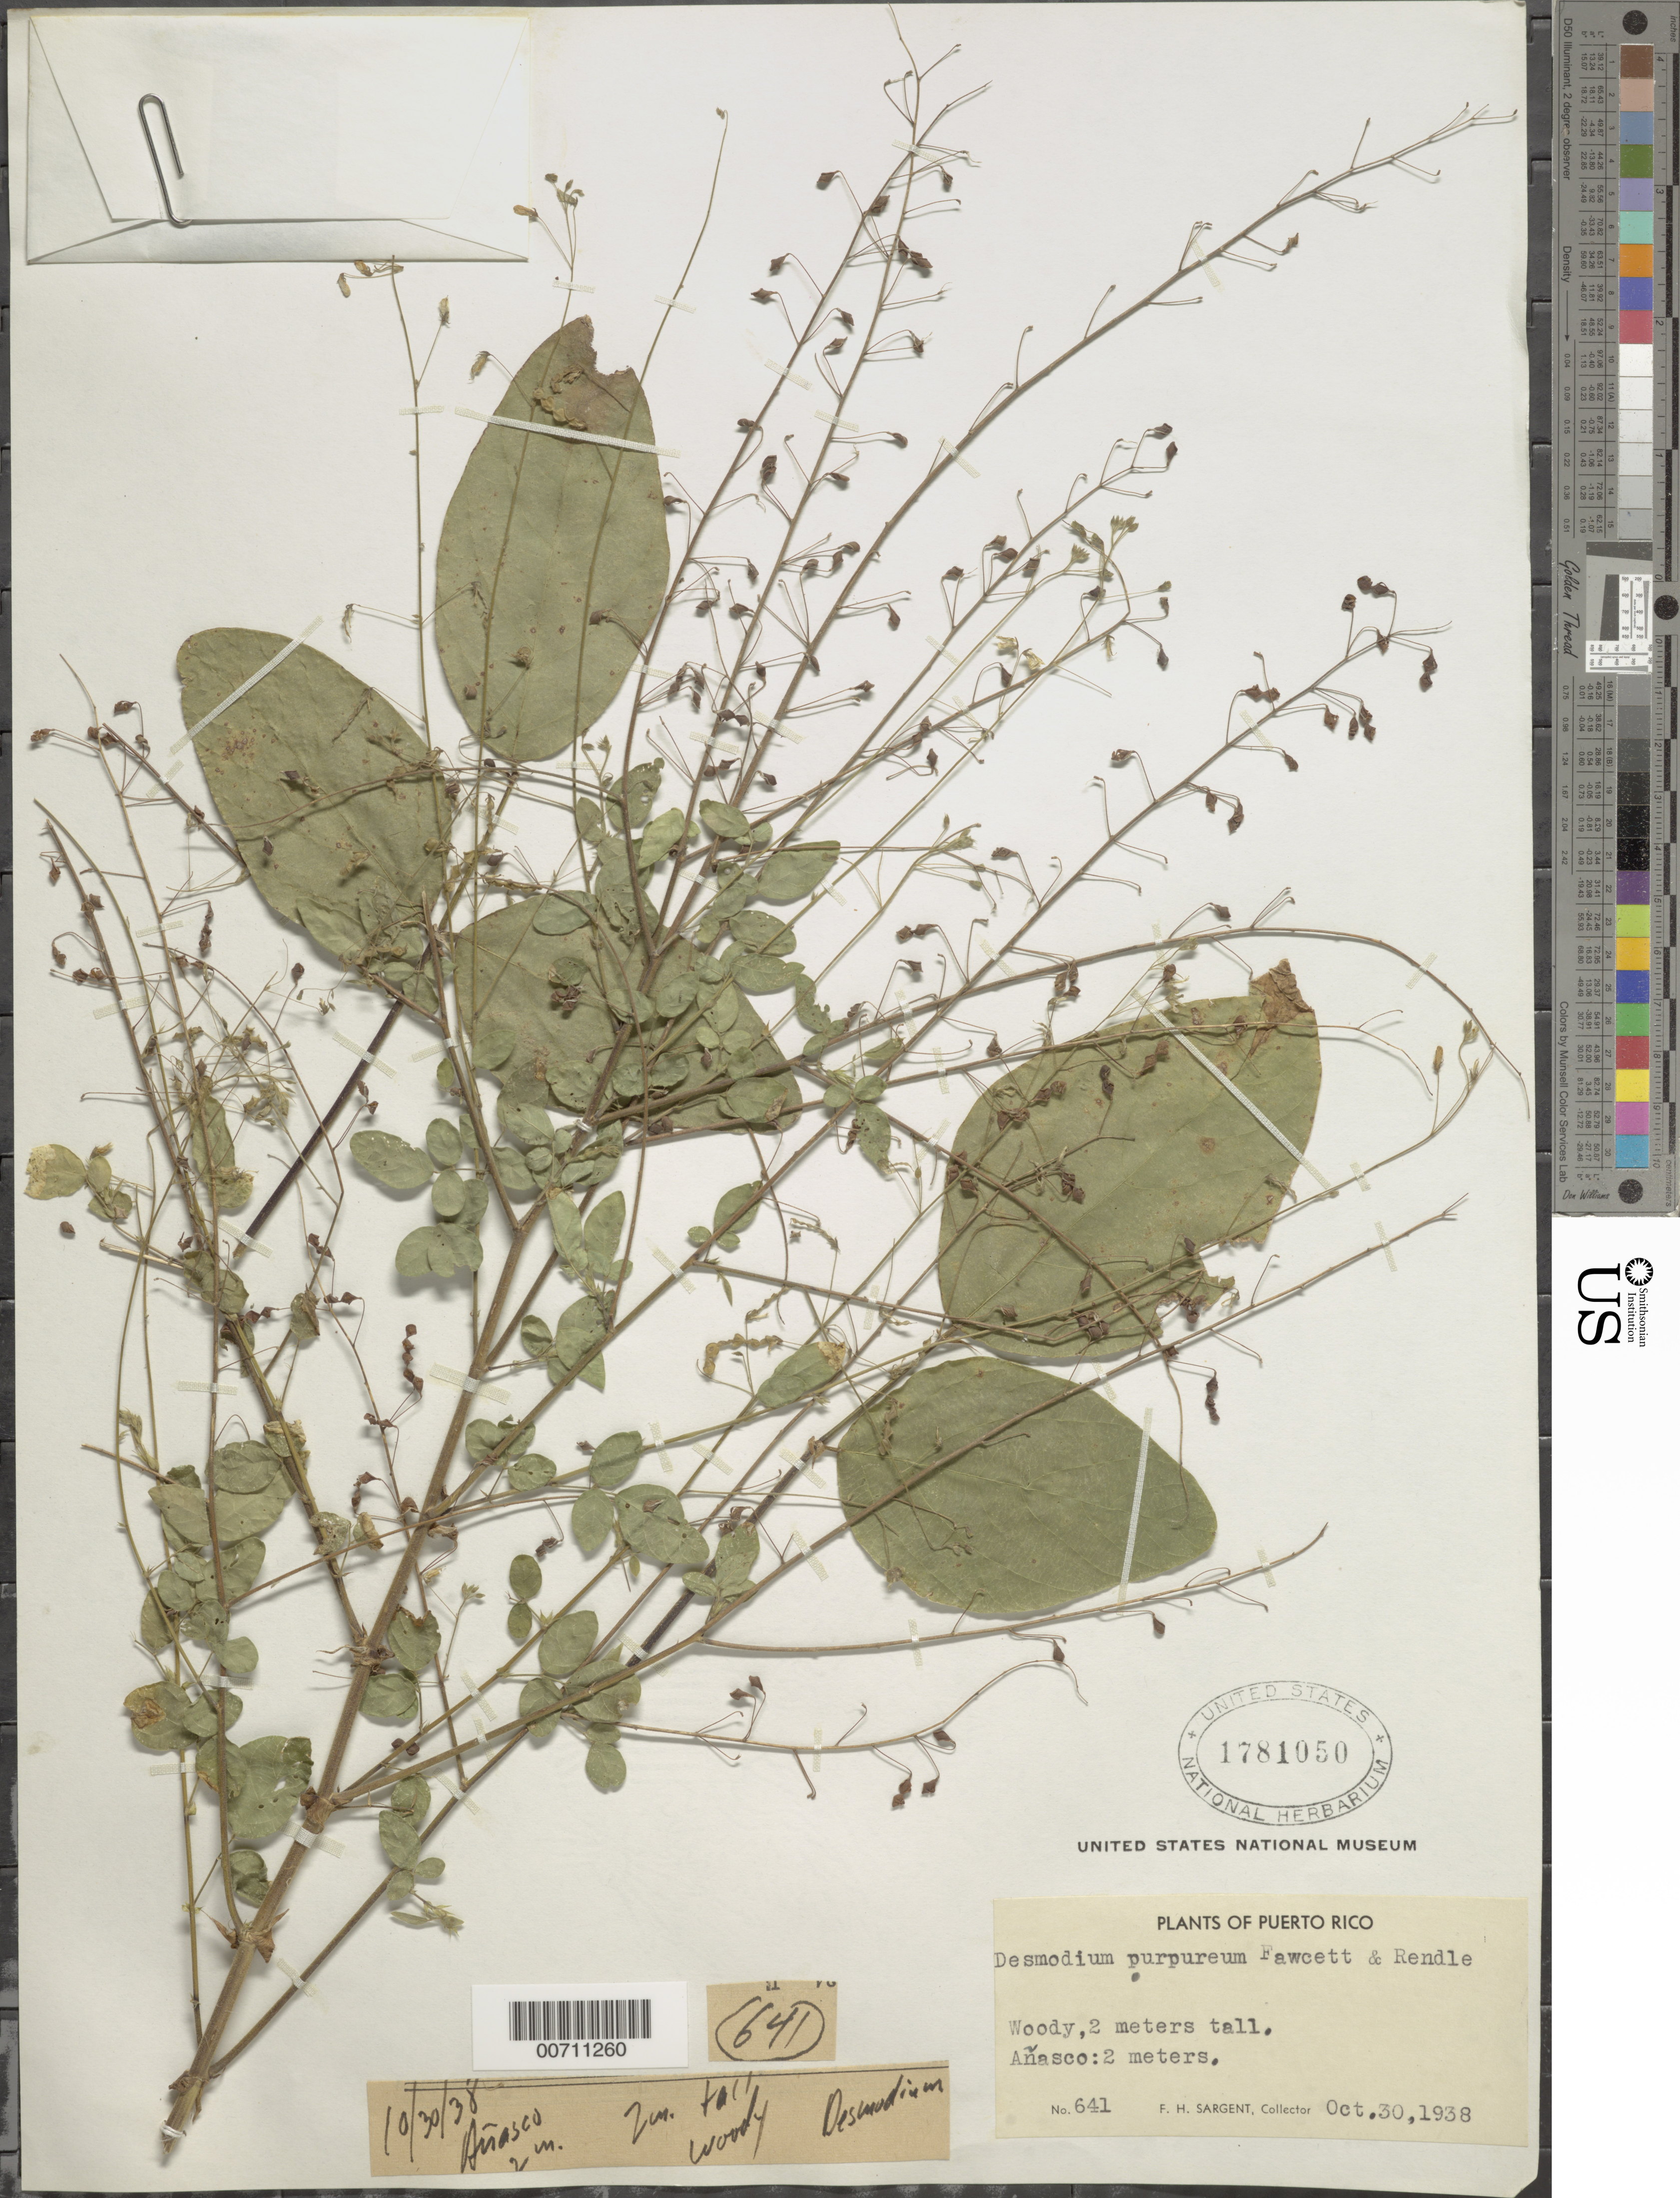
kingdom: Plantae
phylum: Tracheophyta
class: Magnoliopsida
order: Fabales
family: Fabaceae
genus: Desmodium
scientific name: Desmodium tortuosum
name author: (Sw.) DC.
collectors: F. H. Sargent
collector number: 641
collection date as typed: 30 Oct 1938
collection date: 1938-10-30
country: Puerto Rico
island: Greater Antilles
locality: Anasco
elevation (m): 2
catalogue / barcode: US 1781050